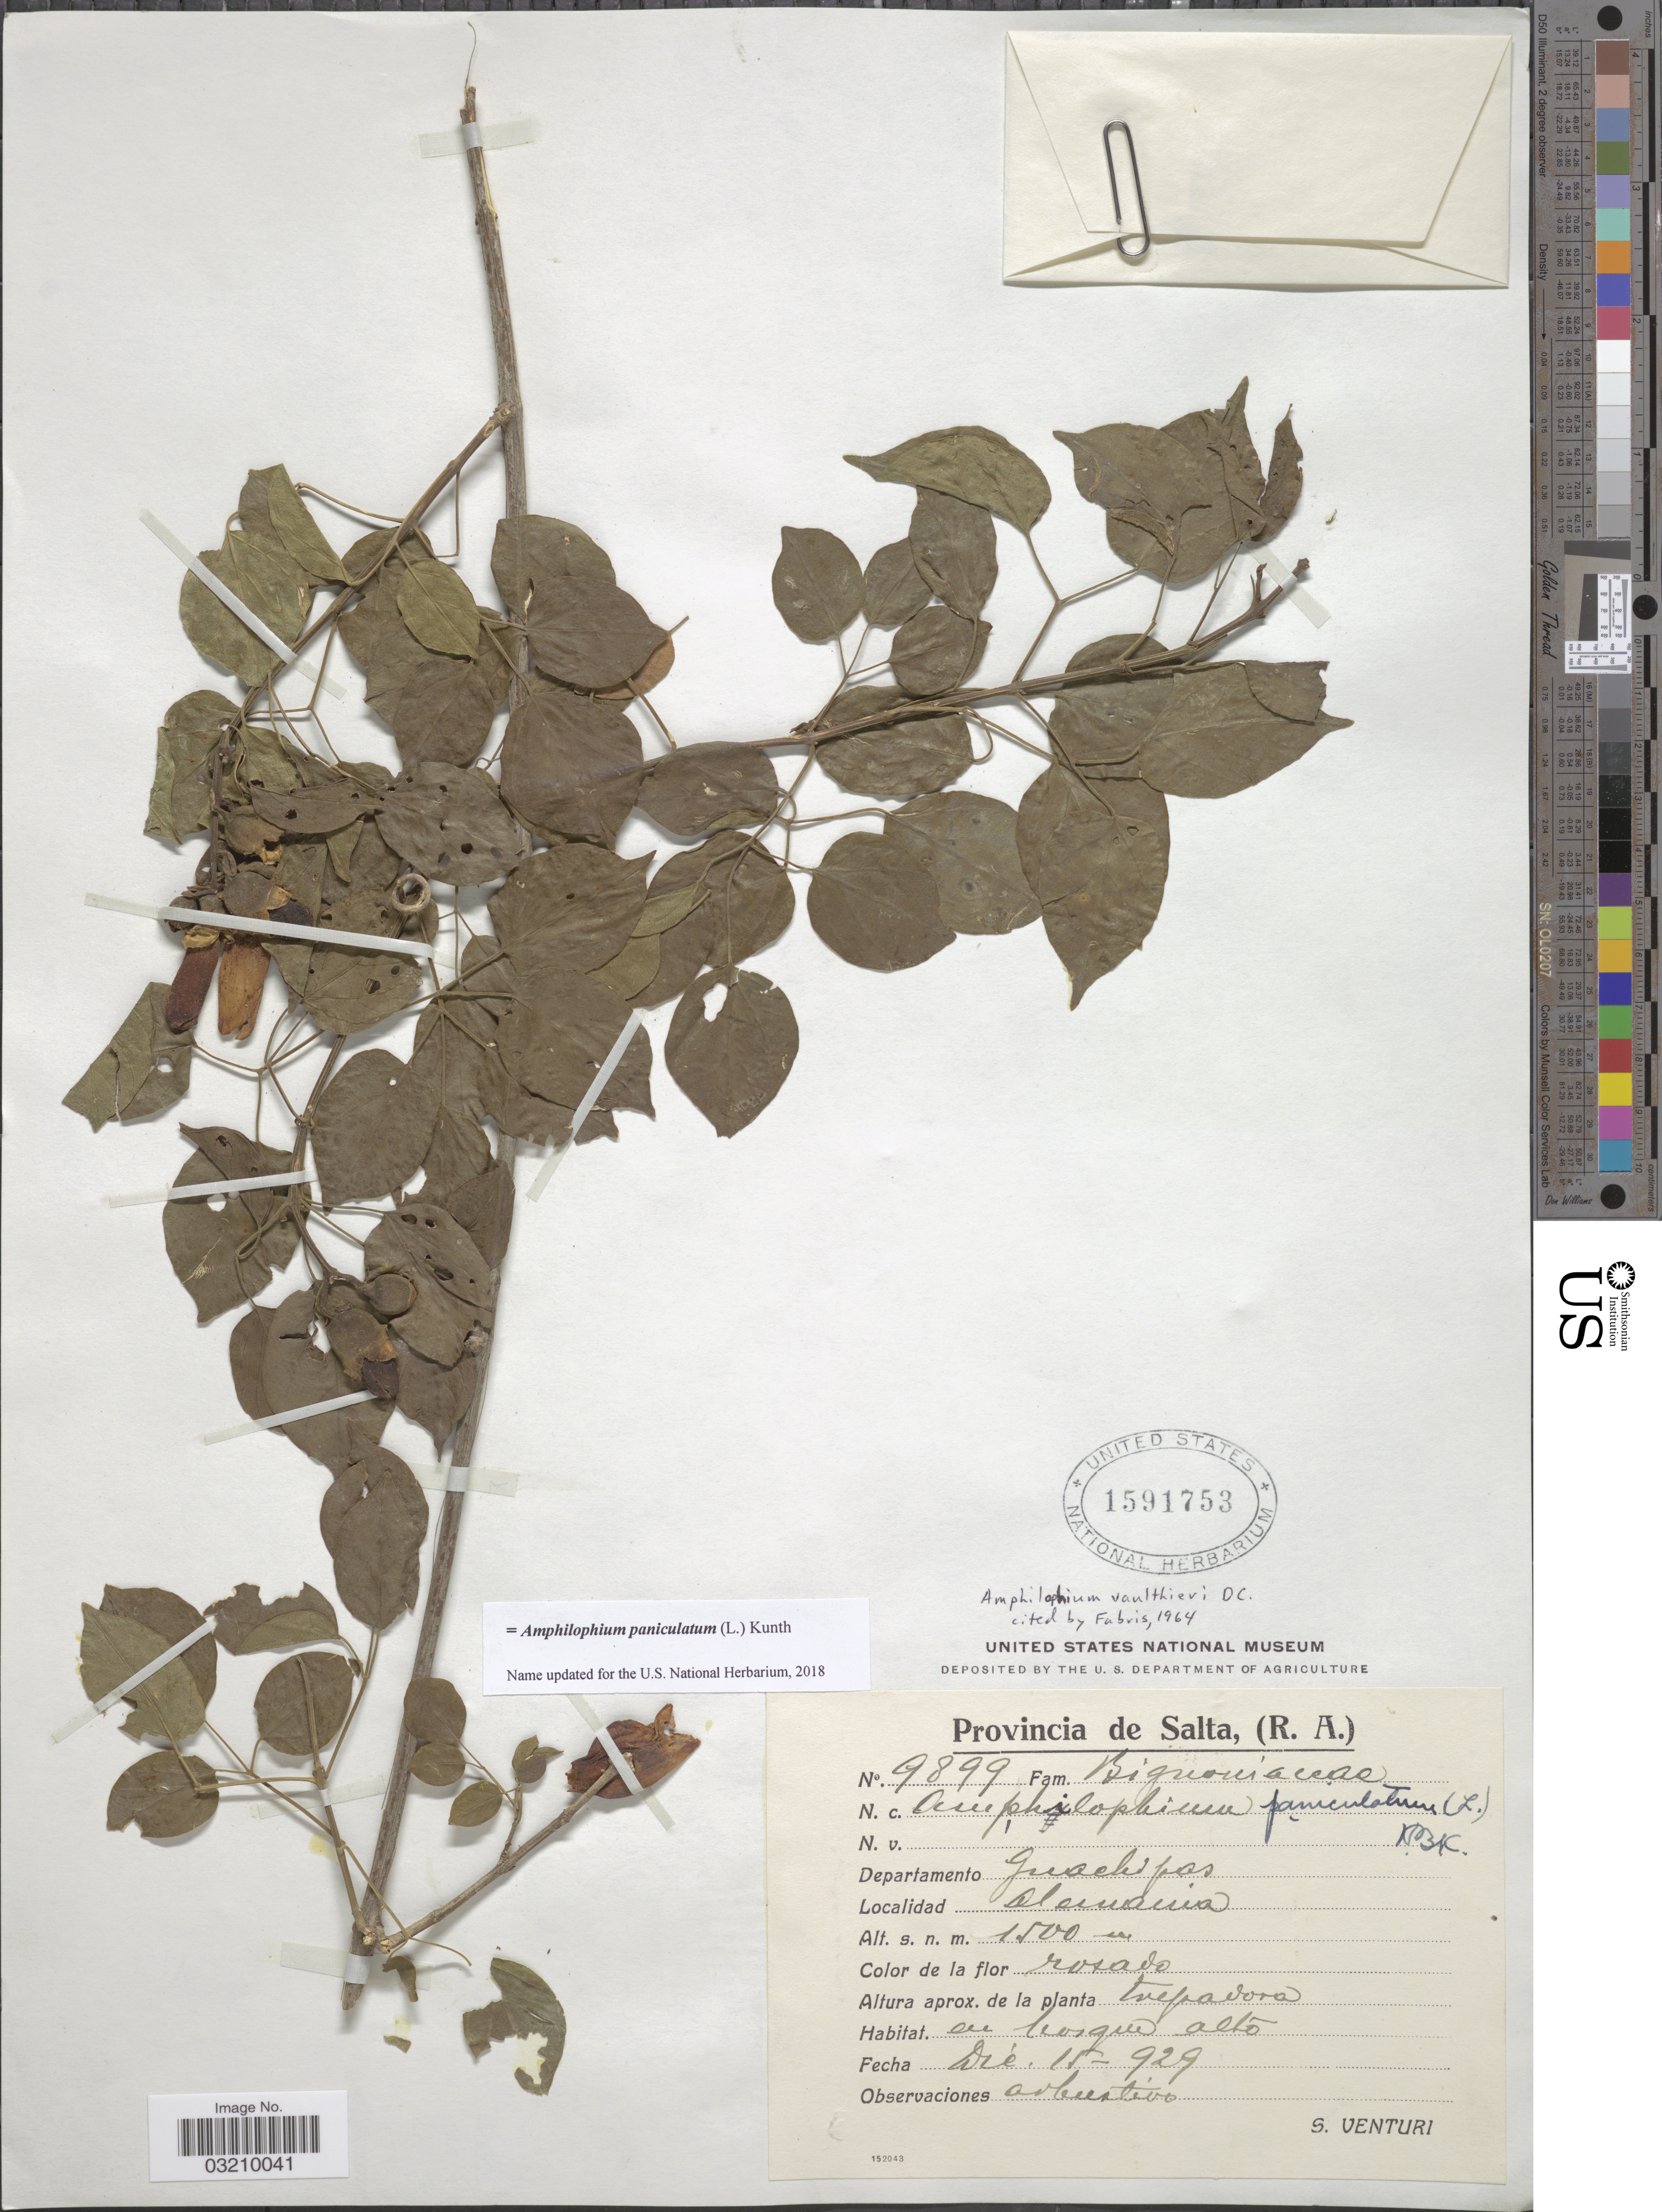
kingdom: Plantae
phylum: Tracheophyta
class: Magnoliopsida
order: Lamiales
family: Bignoniaceae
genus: Amphilophium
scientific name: Amphilophium paniculatum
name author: (L.) Kunth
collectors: S. Venturi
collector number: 9899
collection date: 1929-12-15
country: Argentina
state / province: Salta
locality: Departamento Guachipas. Alemania.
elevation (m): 1500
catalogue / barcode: US 1591753